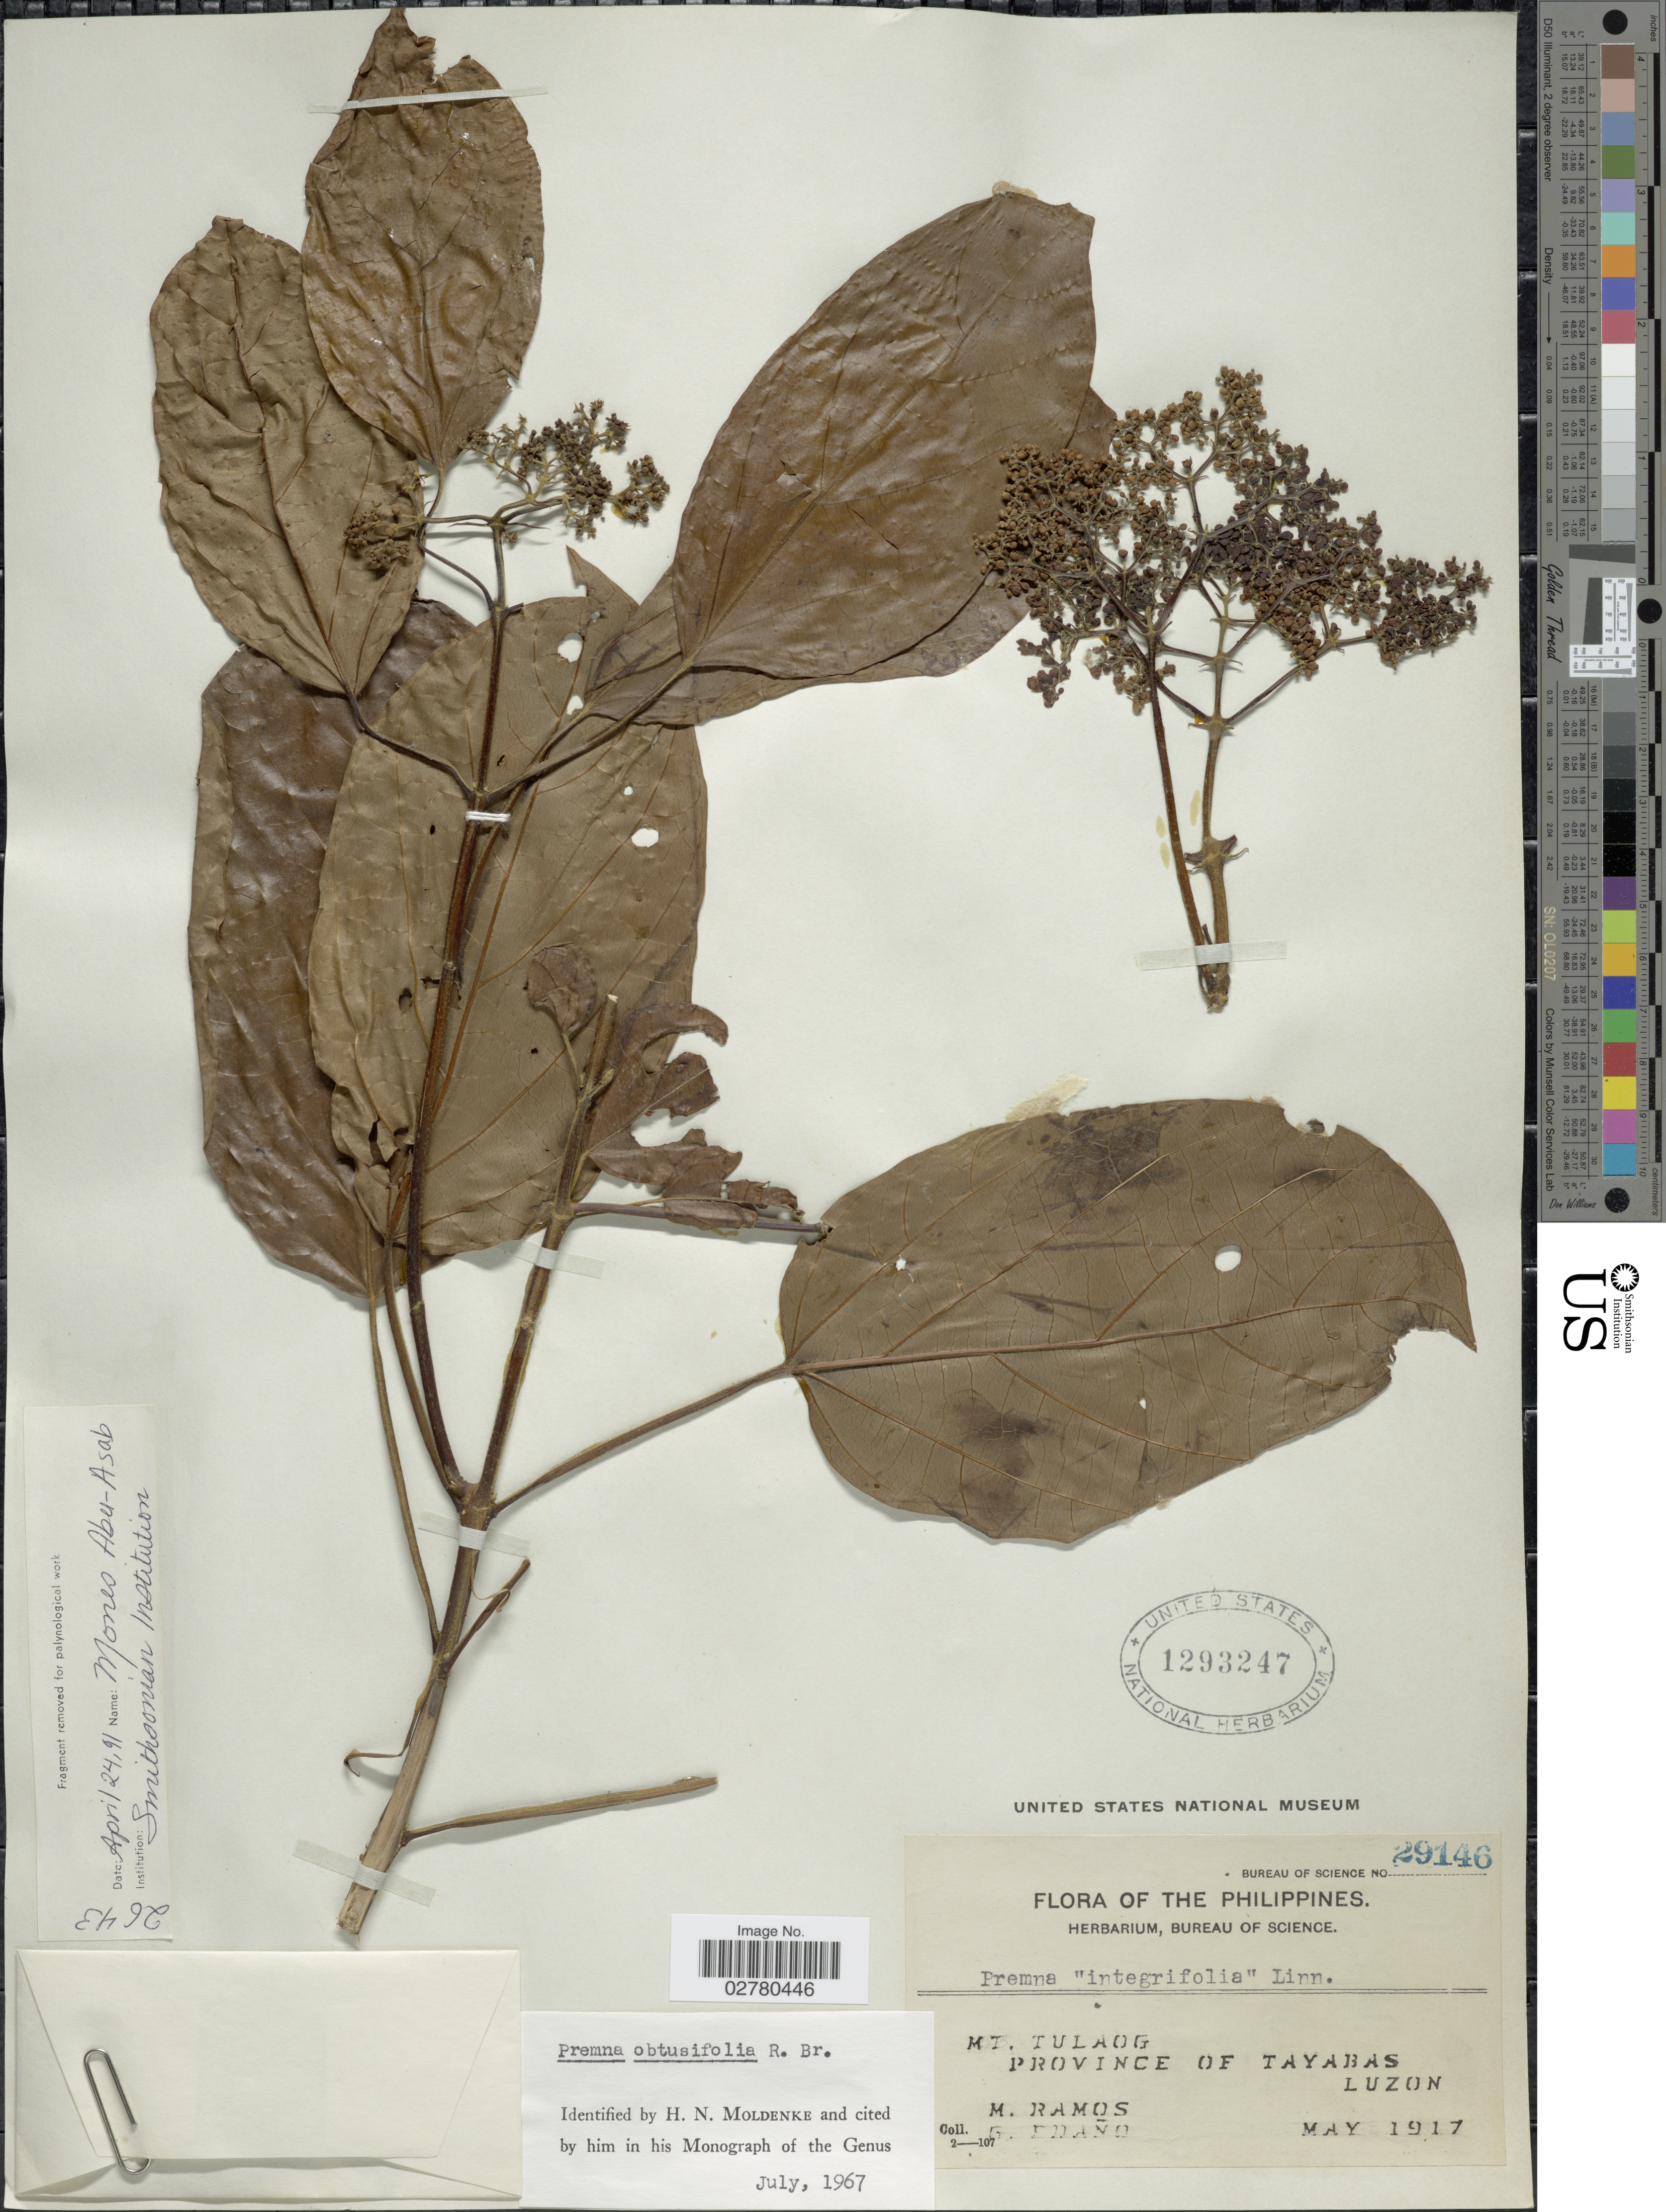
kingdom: Plantae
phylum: Tracheophyta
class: Magnoliopsida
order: Lamiales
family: Lamiaceae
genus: Premna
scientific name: Premna obtusifolia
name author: R. Br.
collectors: M. Ramos & G. Edaño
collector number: Bureau of Science 29146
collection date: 1917-05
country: Philippines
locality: Mt. Tulaog, Province of Tayabas, Luzon.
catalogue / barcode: US 1293247